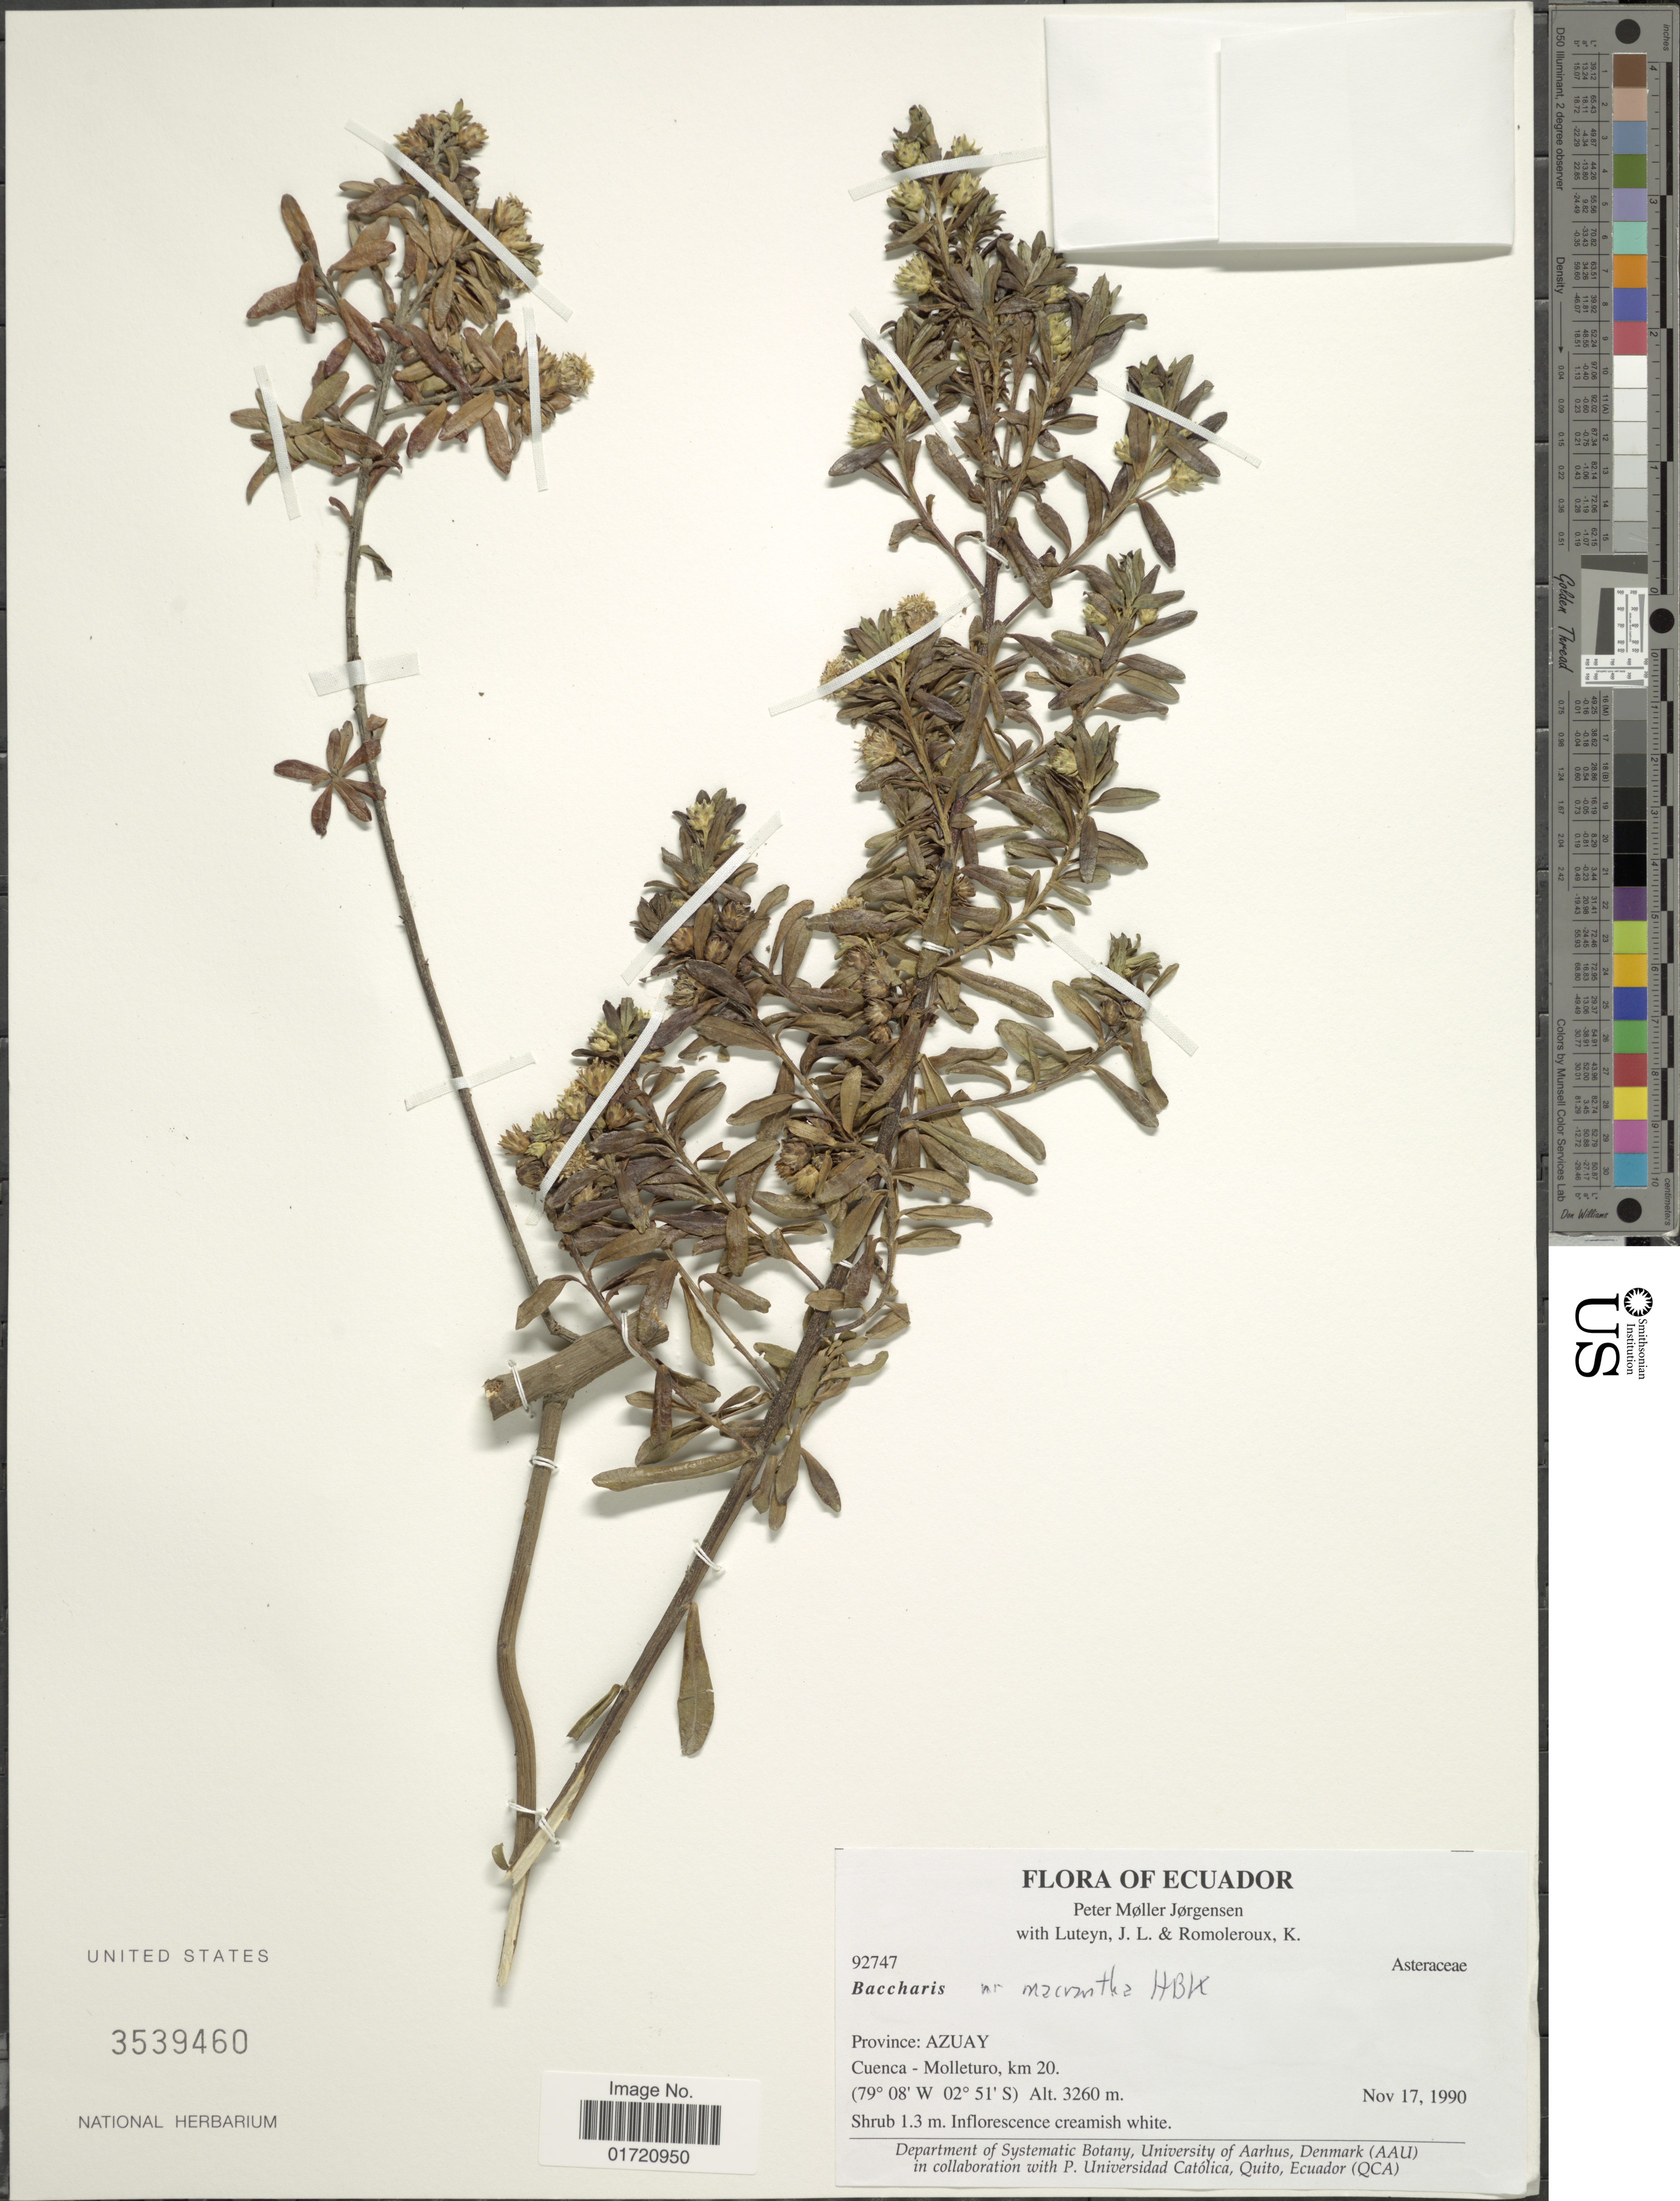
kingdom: Plantae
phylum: Tracheophyta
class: Magnoliopsida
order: Asterales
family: Asteraceae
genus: Baccharis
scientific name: Baccharis macrantha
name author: Kunth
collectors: P. Jörgensen, J. L. Luteyn & K. Romoleroux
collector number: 92747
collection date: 1990-11-17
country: Ecuador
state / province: Azuay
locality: Cuenca-Molleturo, km 20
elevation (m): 3260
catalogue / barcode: US 3539460